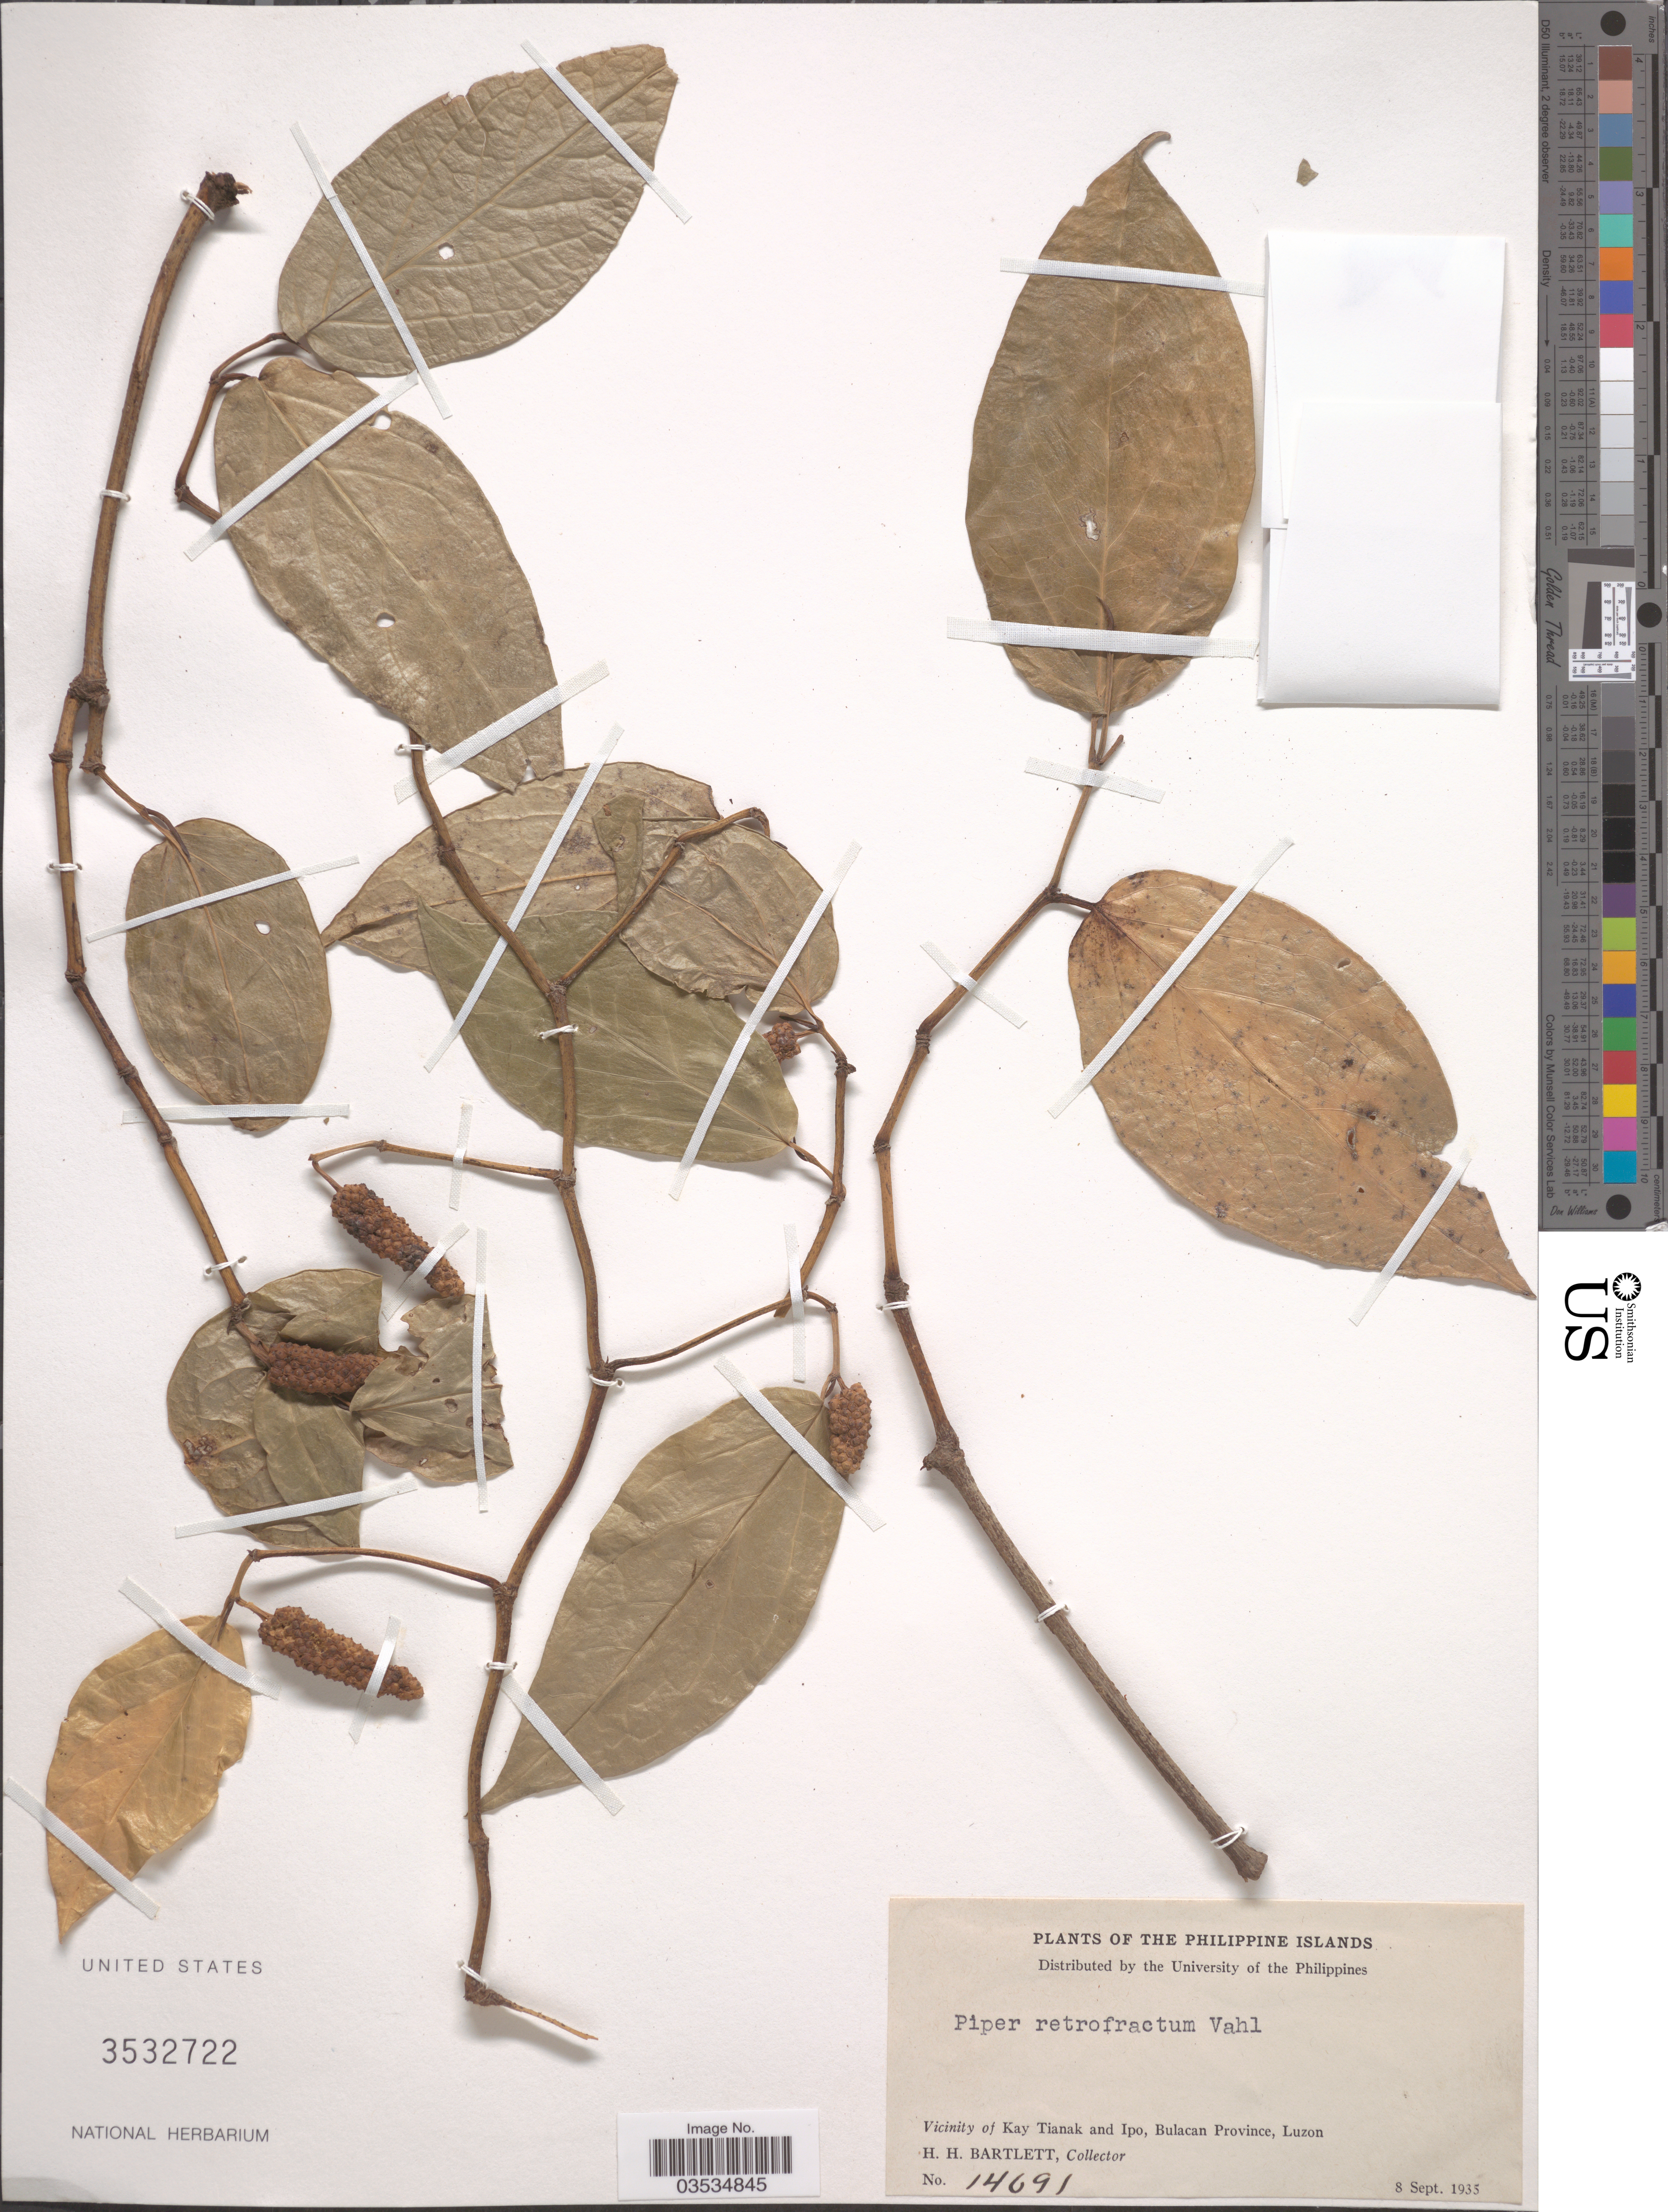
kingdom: Plantae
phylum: Tracheophyta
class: Magnoliopsida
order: Piperales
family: Piperaceae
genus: Piper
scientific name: Piper retrofractum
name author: Vahl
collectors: H. H. Bartlett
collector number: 14691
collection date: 1935-09-08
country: Philippines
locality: Vicinity of Kay Tianak and Ipo, Bulacan Province, Luzon.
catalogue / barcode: US 3532722